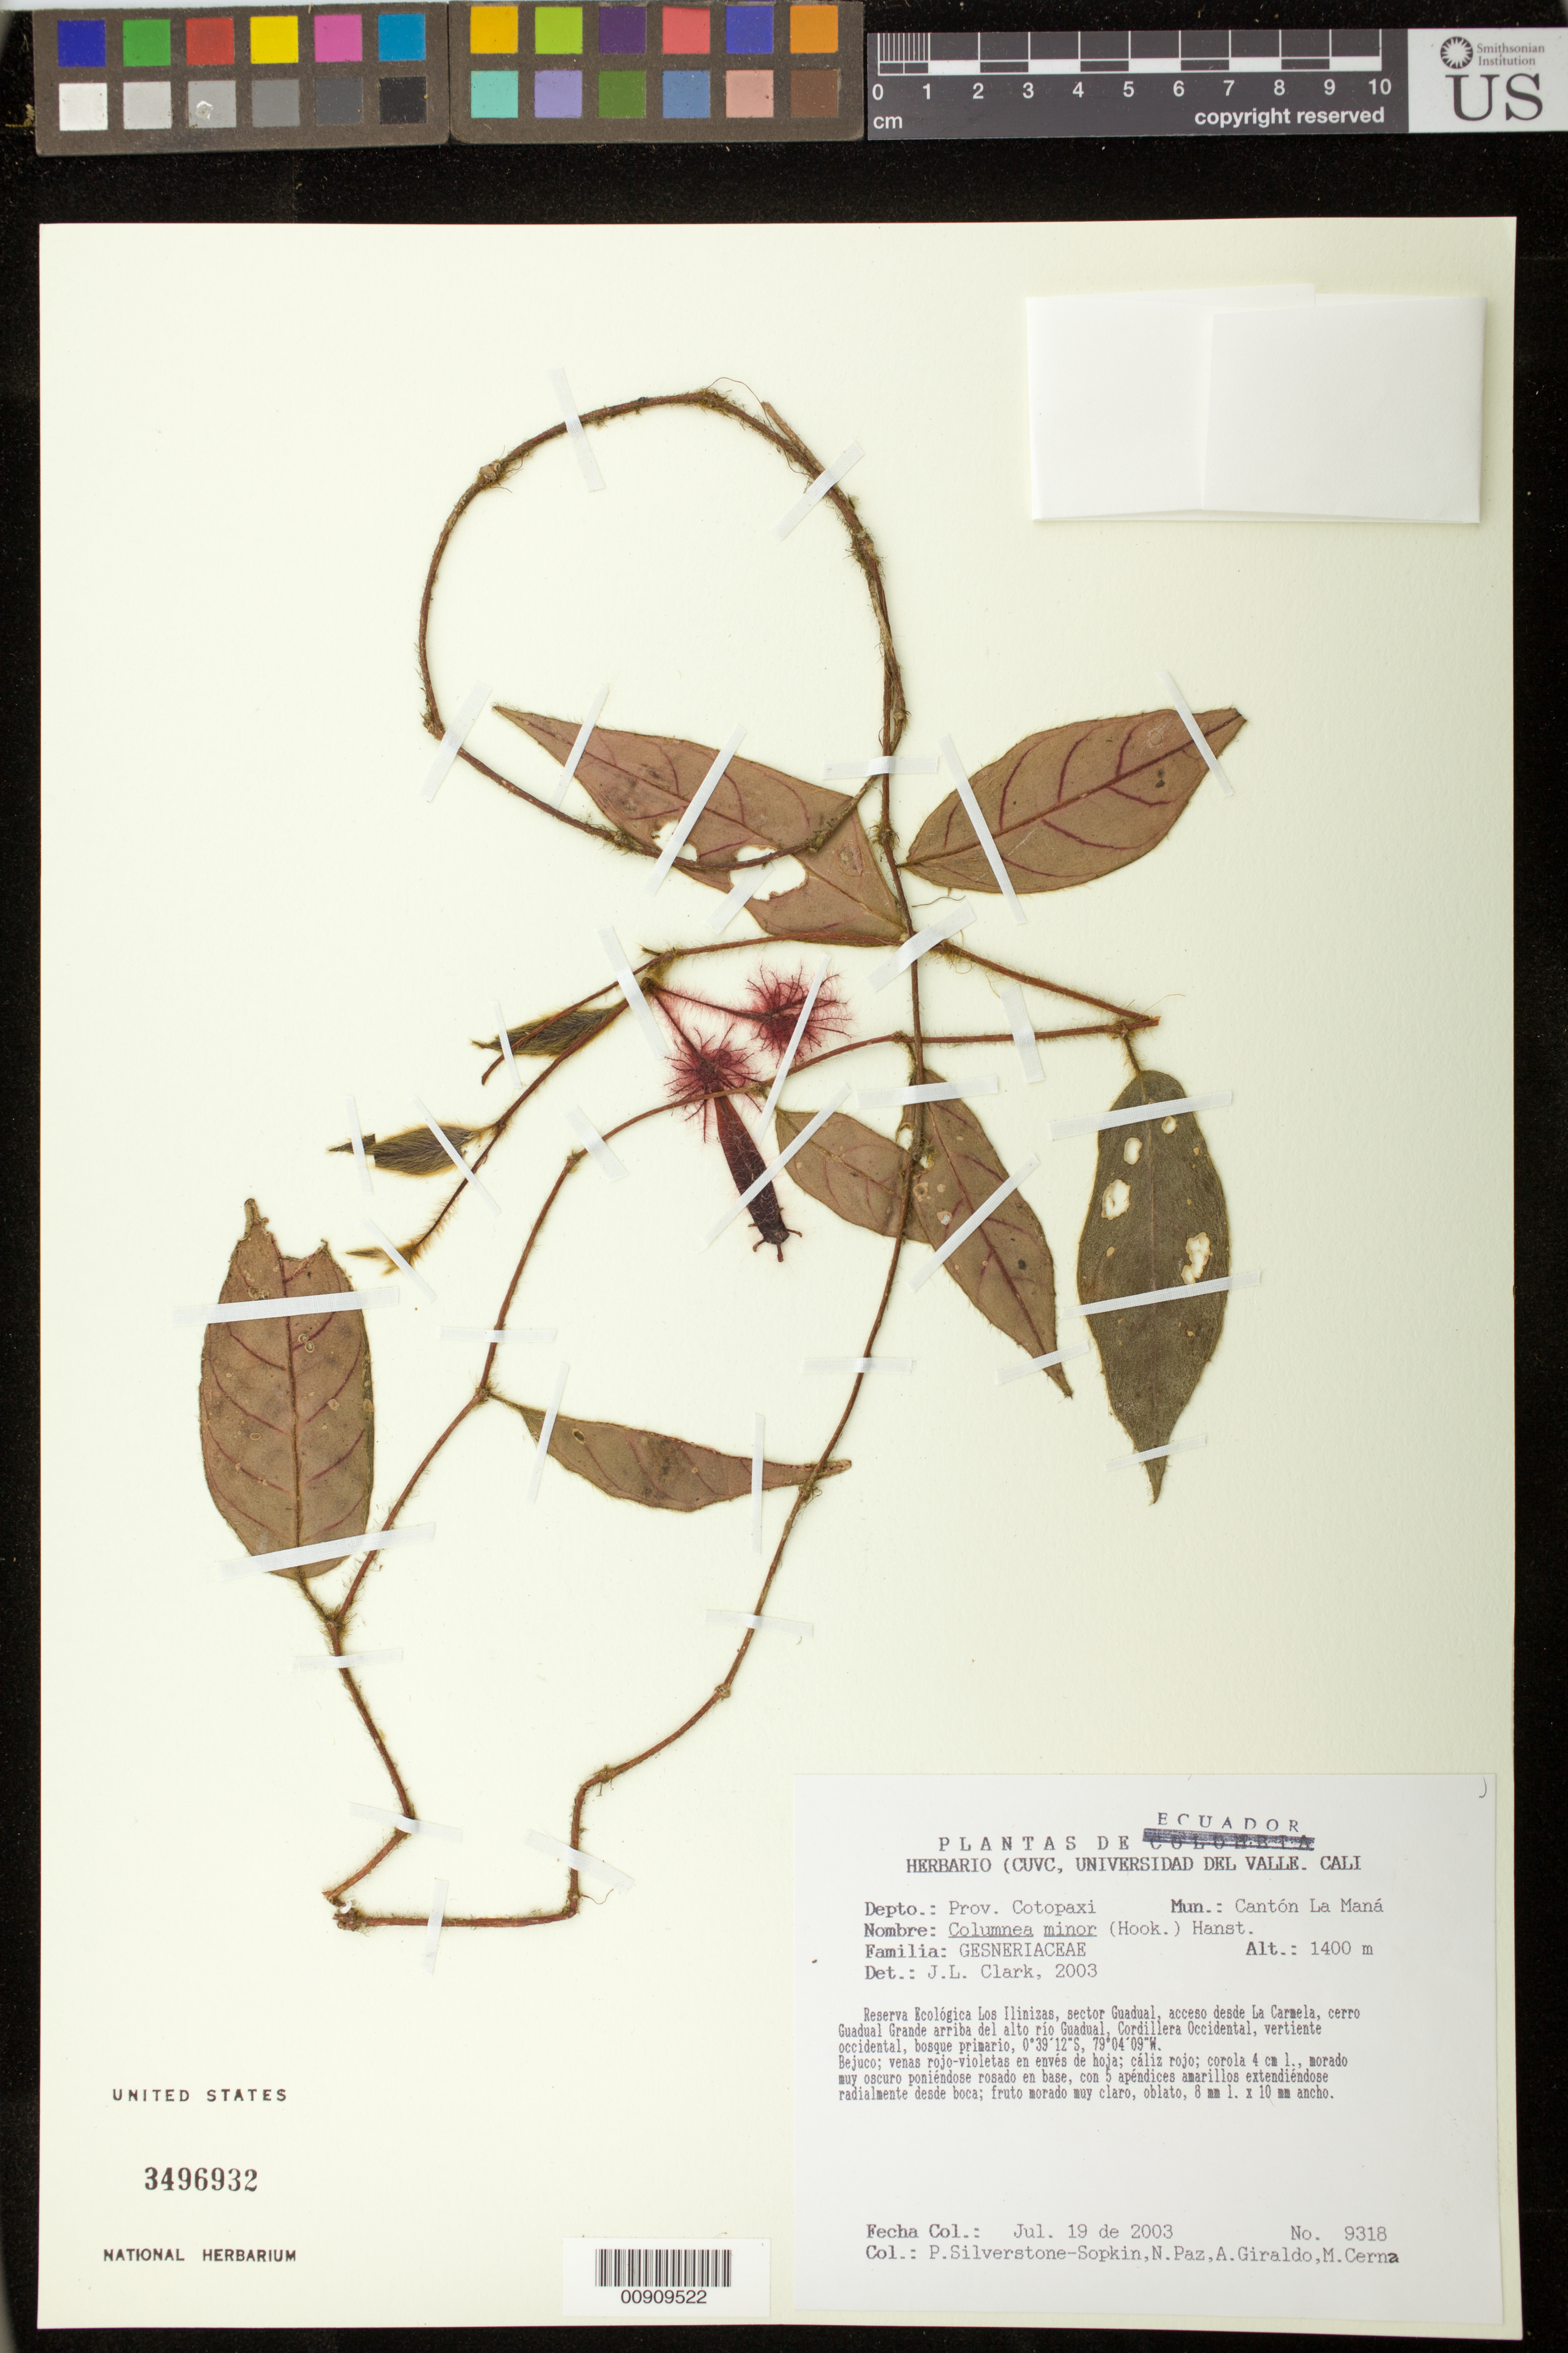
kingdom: Plantae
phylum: Tracheophyta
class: Magnoliopsida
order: Lamiales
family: Gesneriaceae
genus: Columnea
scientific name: Columnea minor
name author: (Hook.) Hanst.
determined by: Clark, J. L., (SEL), The Marie Selby Botanical Garden (UNITED STATES)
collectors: P. A. Silverstone-Sopkin, N. Paz, A. Giraldo & M. Cerna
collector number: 9318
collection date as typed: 19 Jul 2003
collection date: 2003-07-19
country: Ecuador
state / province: Cotopaxi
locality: Cantón La Maná. Reserva Ecológica Los Ilinizas, sector Guadual, acceso desde La Carmela, cerro Guadual Grande arriba del alto rio Guadual, Cordillera Occidental, vertiente occidental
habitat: Bosque primario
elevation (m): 1400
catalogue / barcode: US 3496932